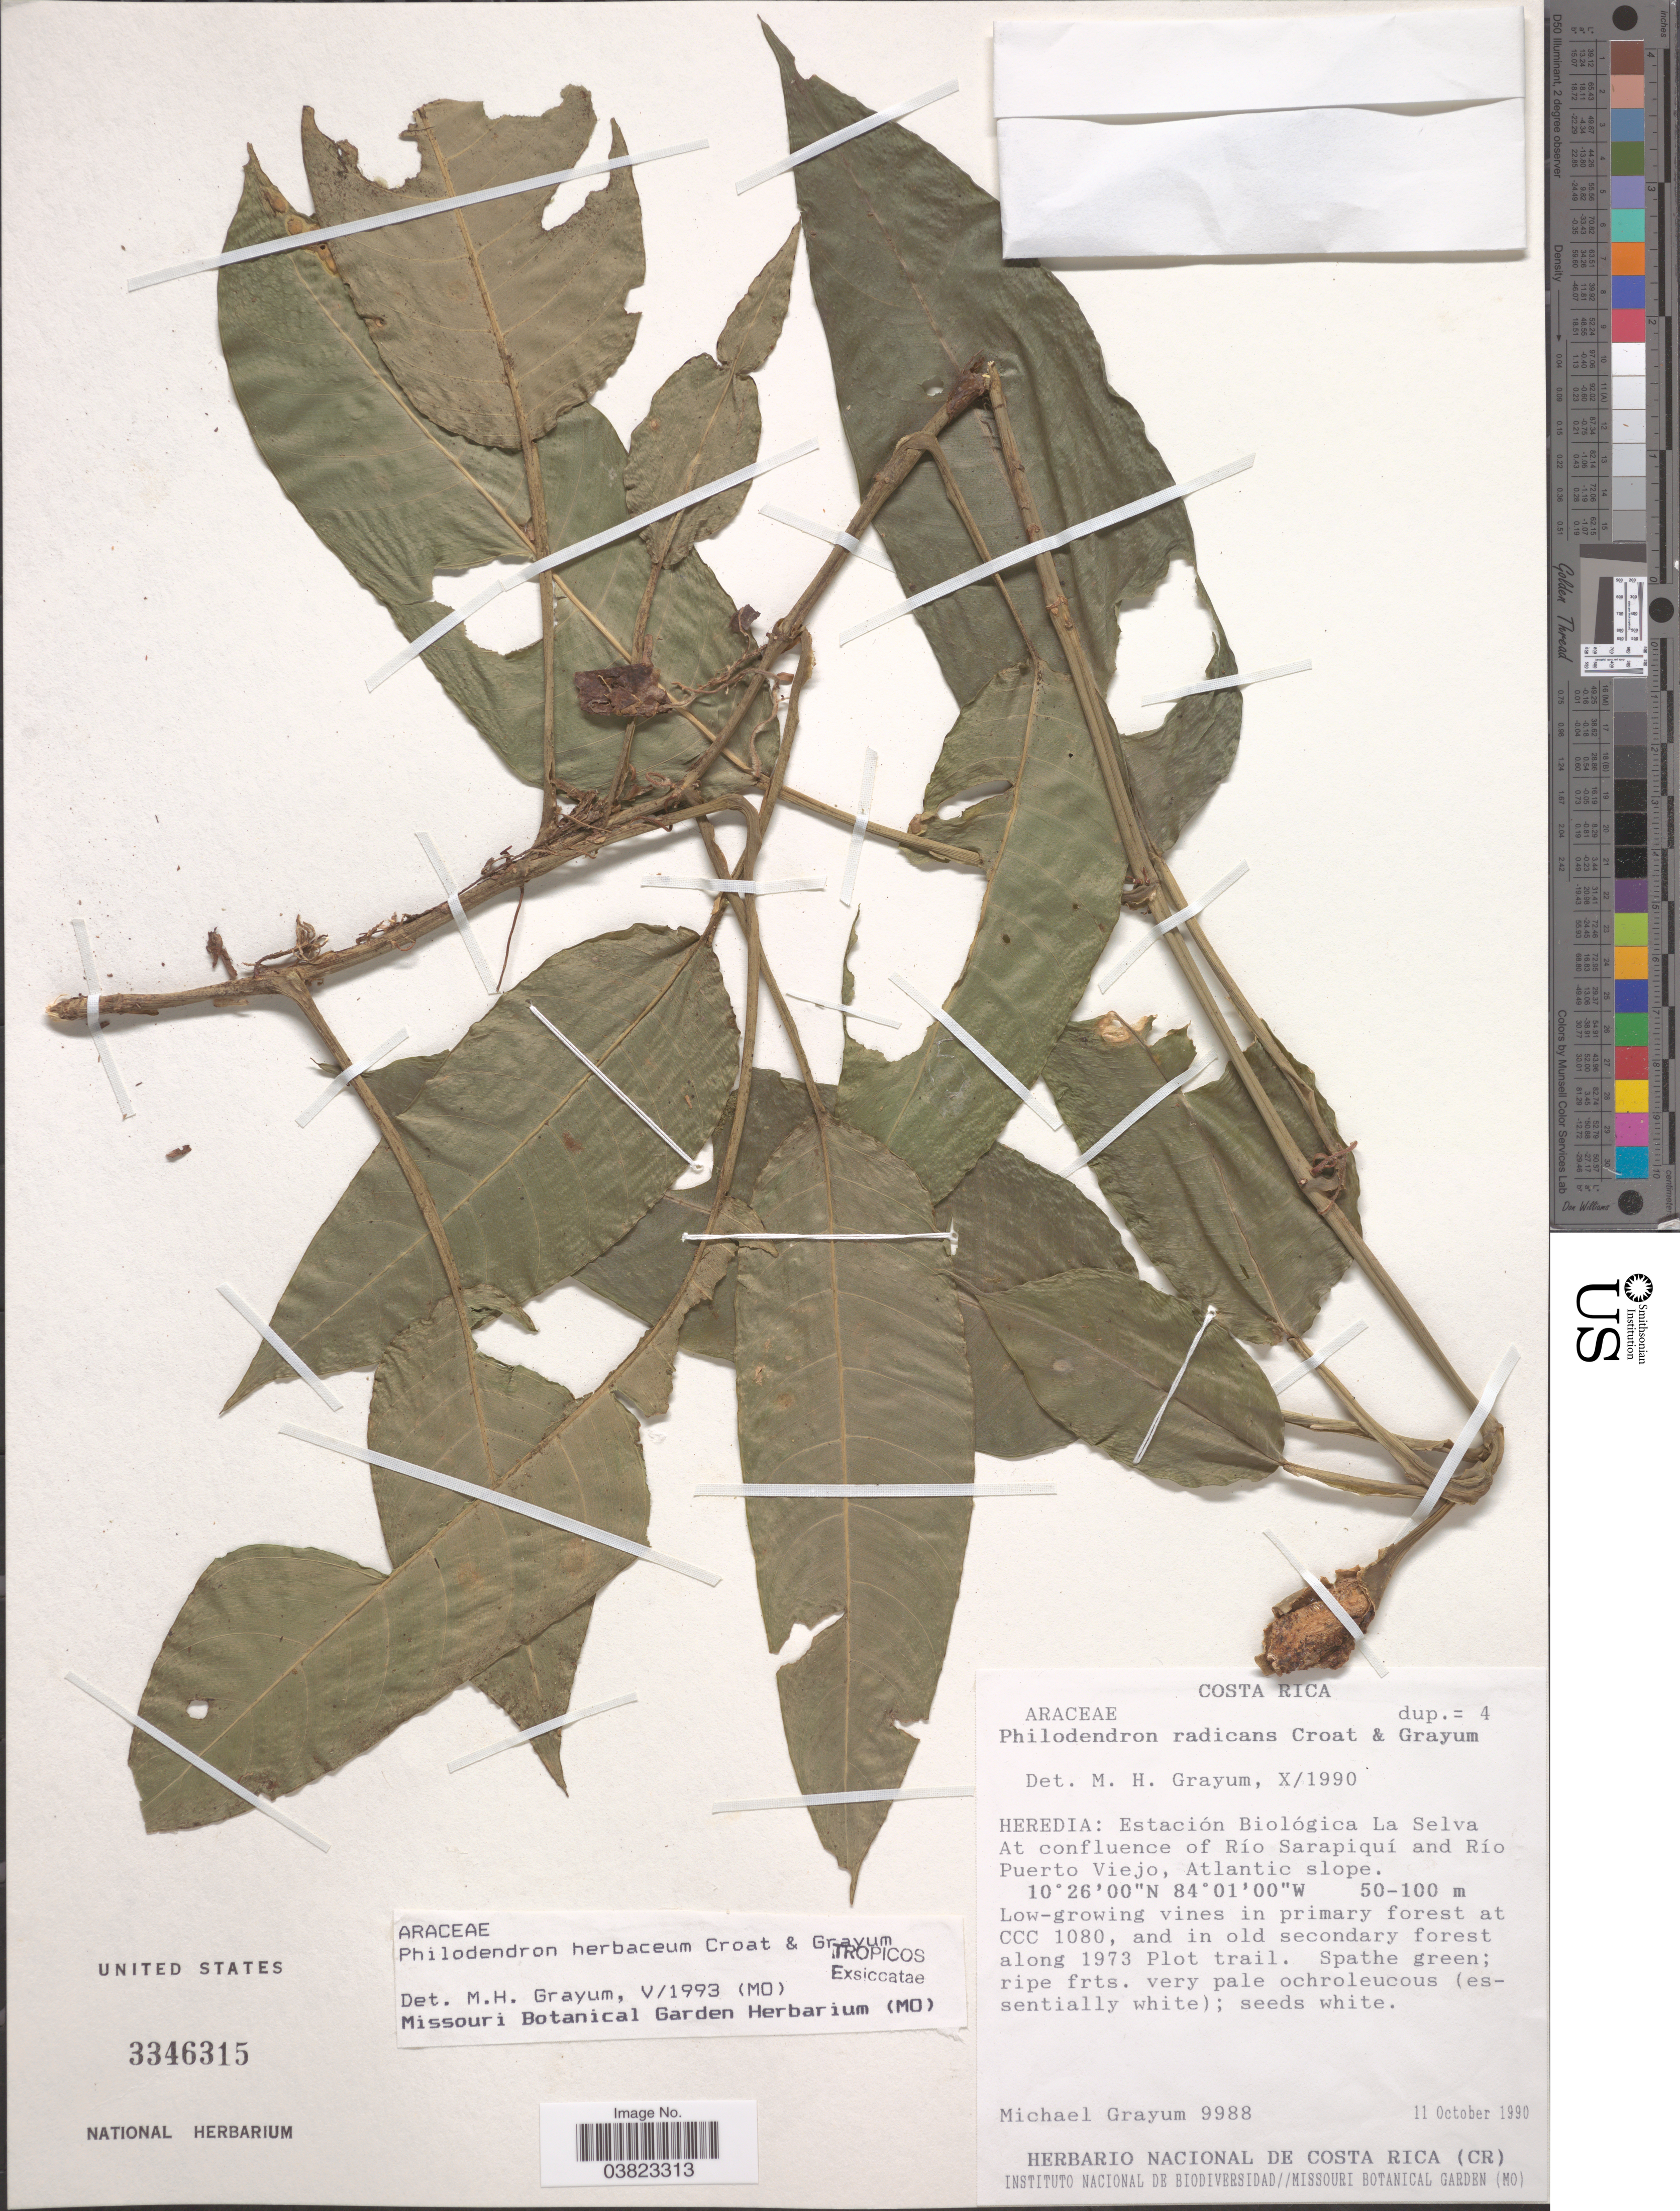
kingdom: Plantae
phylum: Tracheophyta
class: Liliopsida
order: Alismatales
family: Araceae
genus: Philodendron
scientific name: Philodendron herbaceum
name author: Croat & Grayum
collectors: M. H. Grayum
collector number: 9988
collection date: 1990-10-11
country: Costa Rica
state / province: Heredia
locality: Estación Biológica La Selva. At confluence of Río Sarapiquí and Río Puerto Viejo, Atlantic slope.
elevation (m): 50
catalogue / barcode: US 3346315